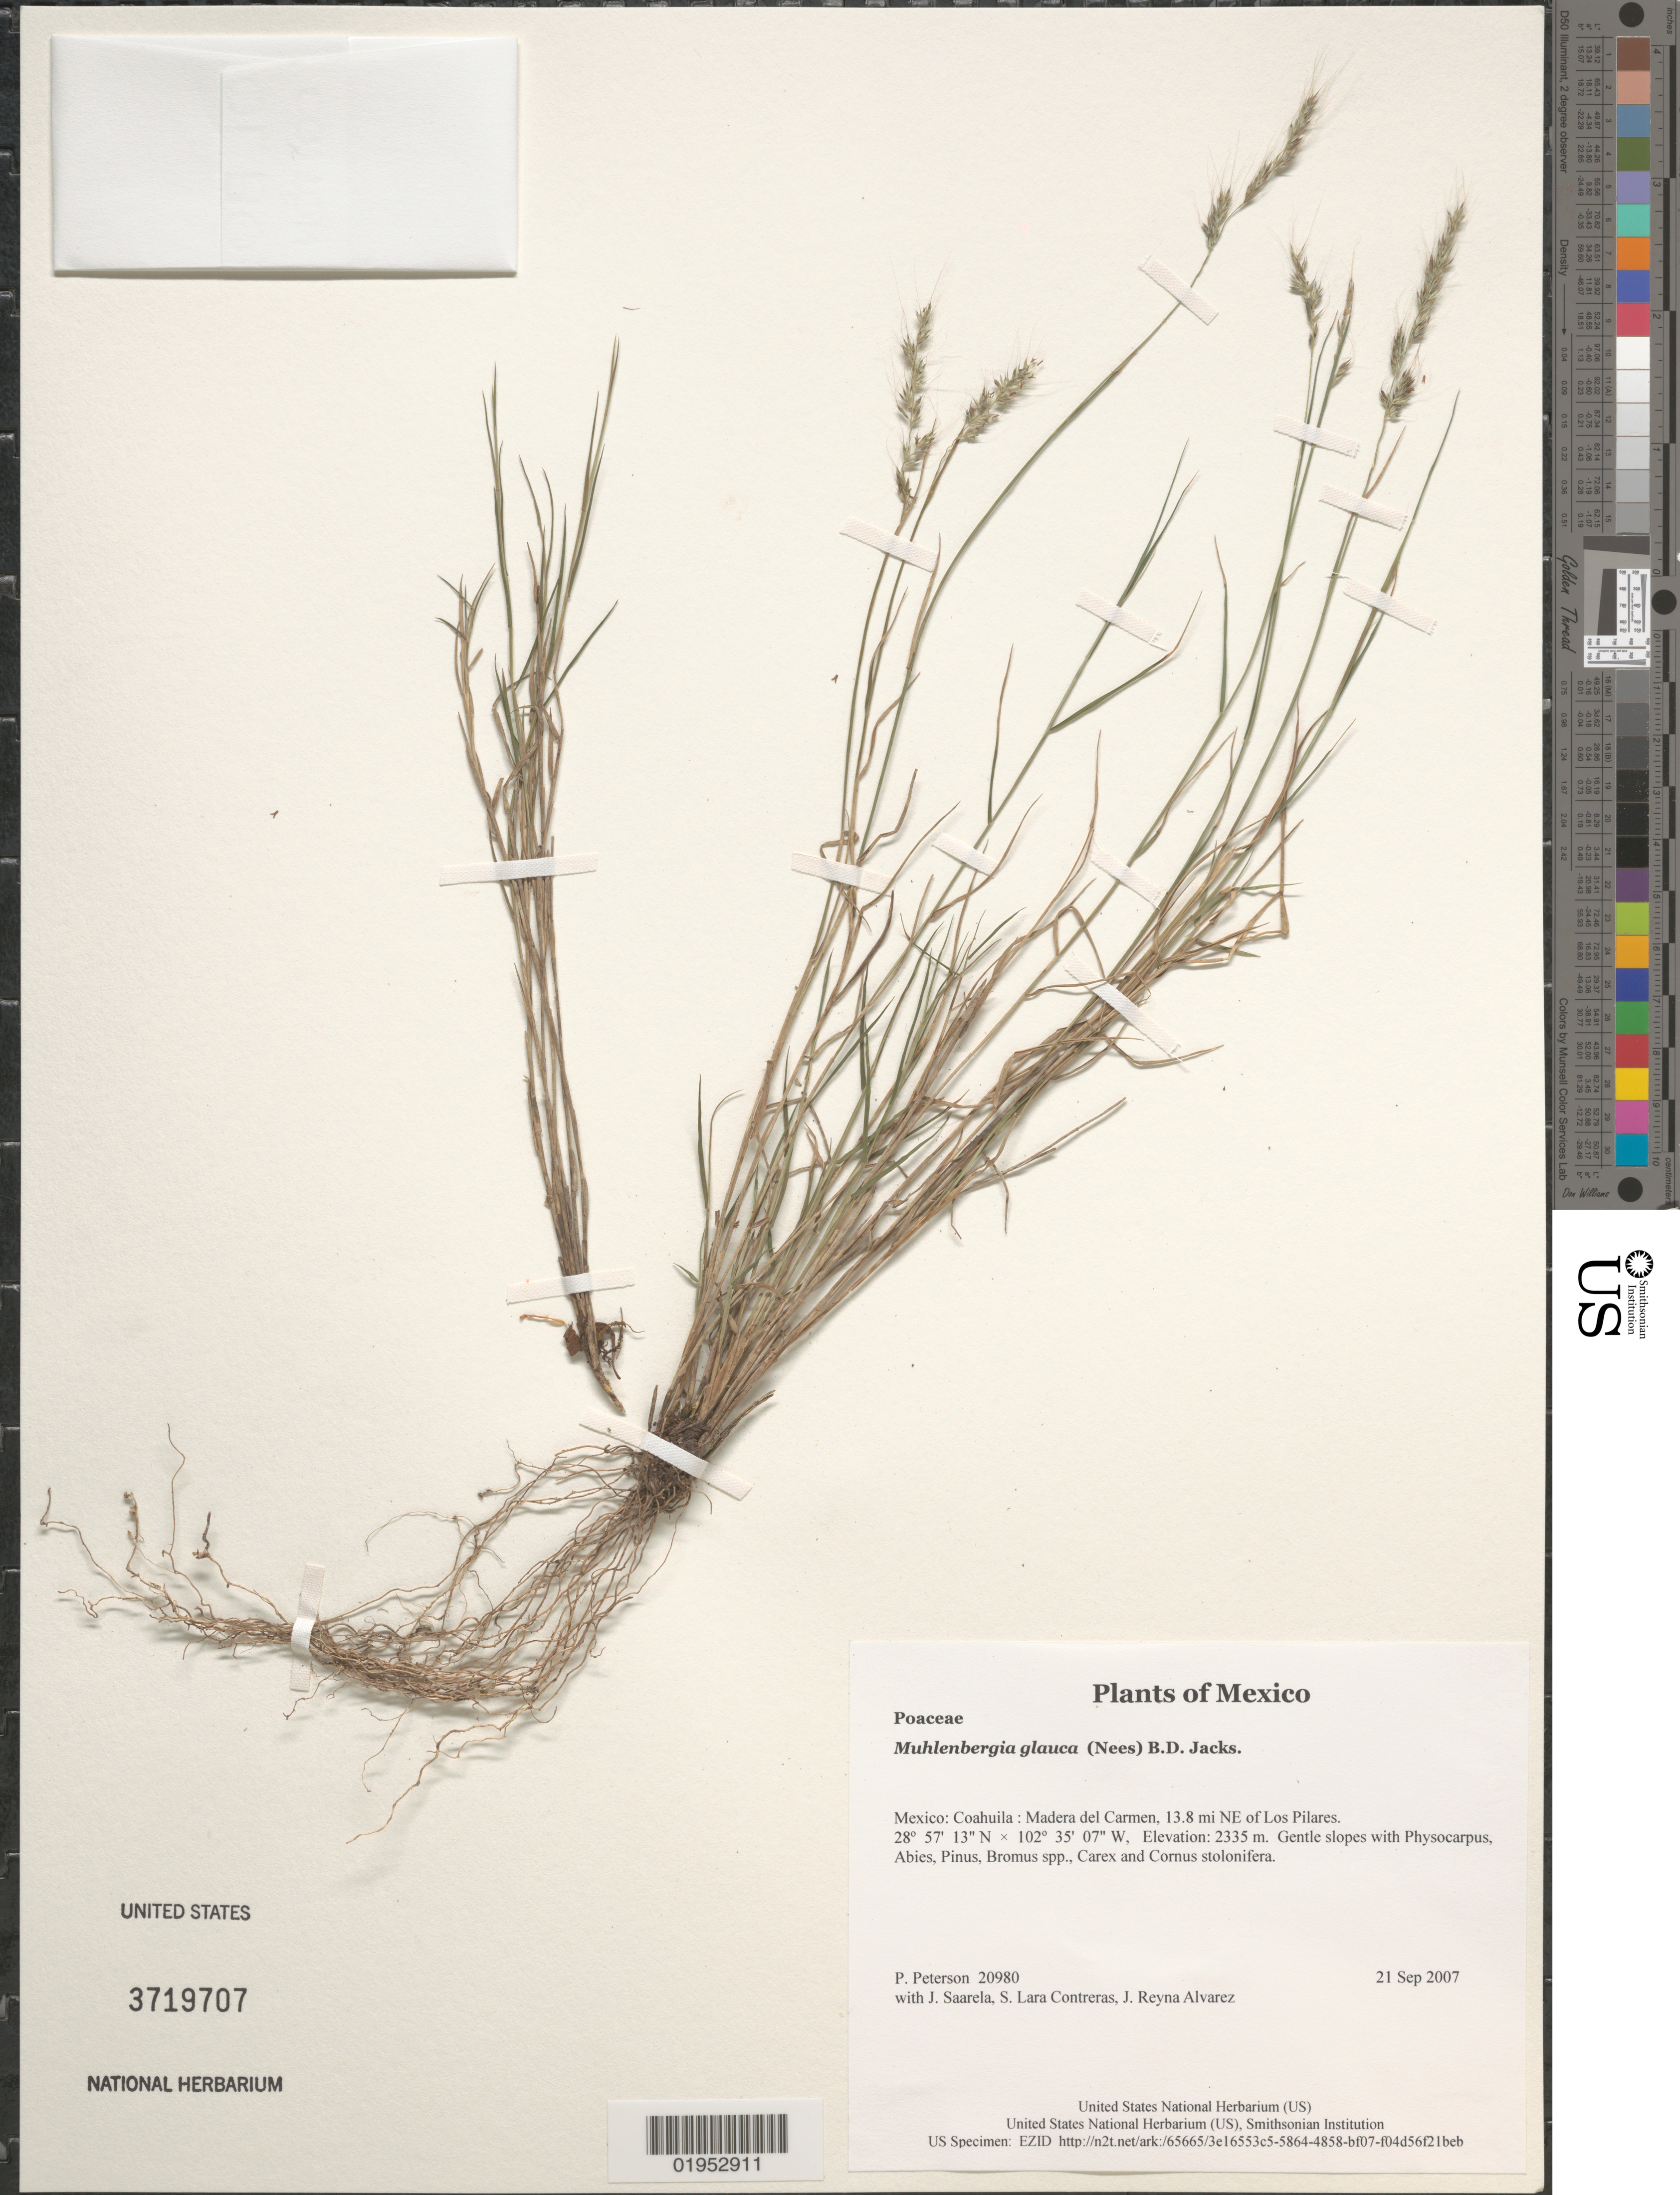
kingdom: Plantae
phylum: Tracheophyta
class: Liliopsida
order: Poales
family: Poaceae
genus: Muhlenbergia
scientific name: Muhlenbergia glauca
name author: (Nees) Mez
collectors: P. M. Peterson, J. Saarela, S. Lara Contreras & J. Reyna Alvarez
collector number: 20980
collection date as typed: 21 Sep 2007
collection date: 2007-09-21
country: Mexico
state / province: Coahuila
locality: Madera del Carmen, 13.8 mi NE of Los Pilares.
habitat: Gentle slopes with Physocarpus, Abies, Pinus, Bromus spp., Carex and Cornus stolonifera.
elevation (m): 2335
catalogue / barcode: US 3719707